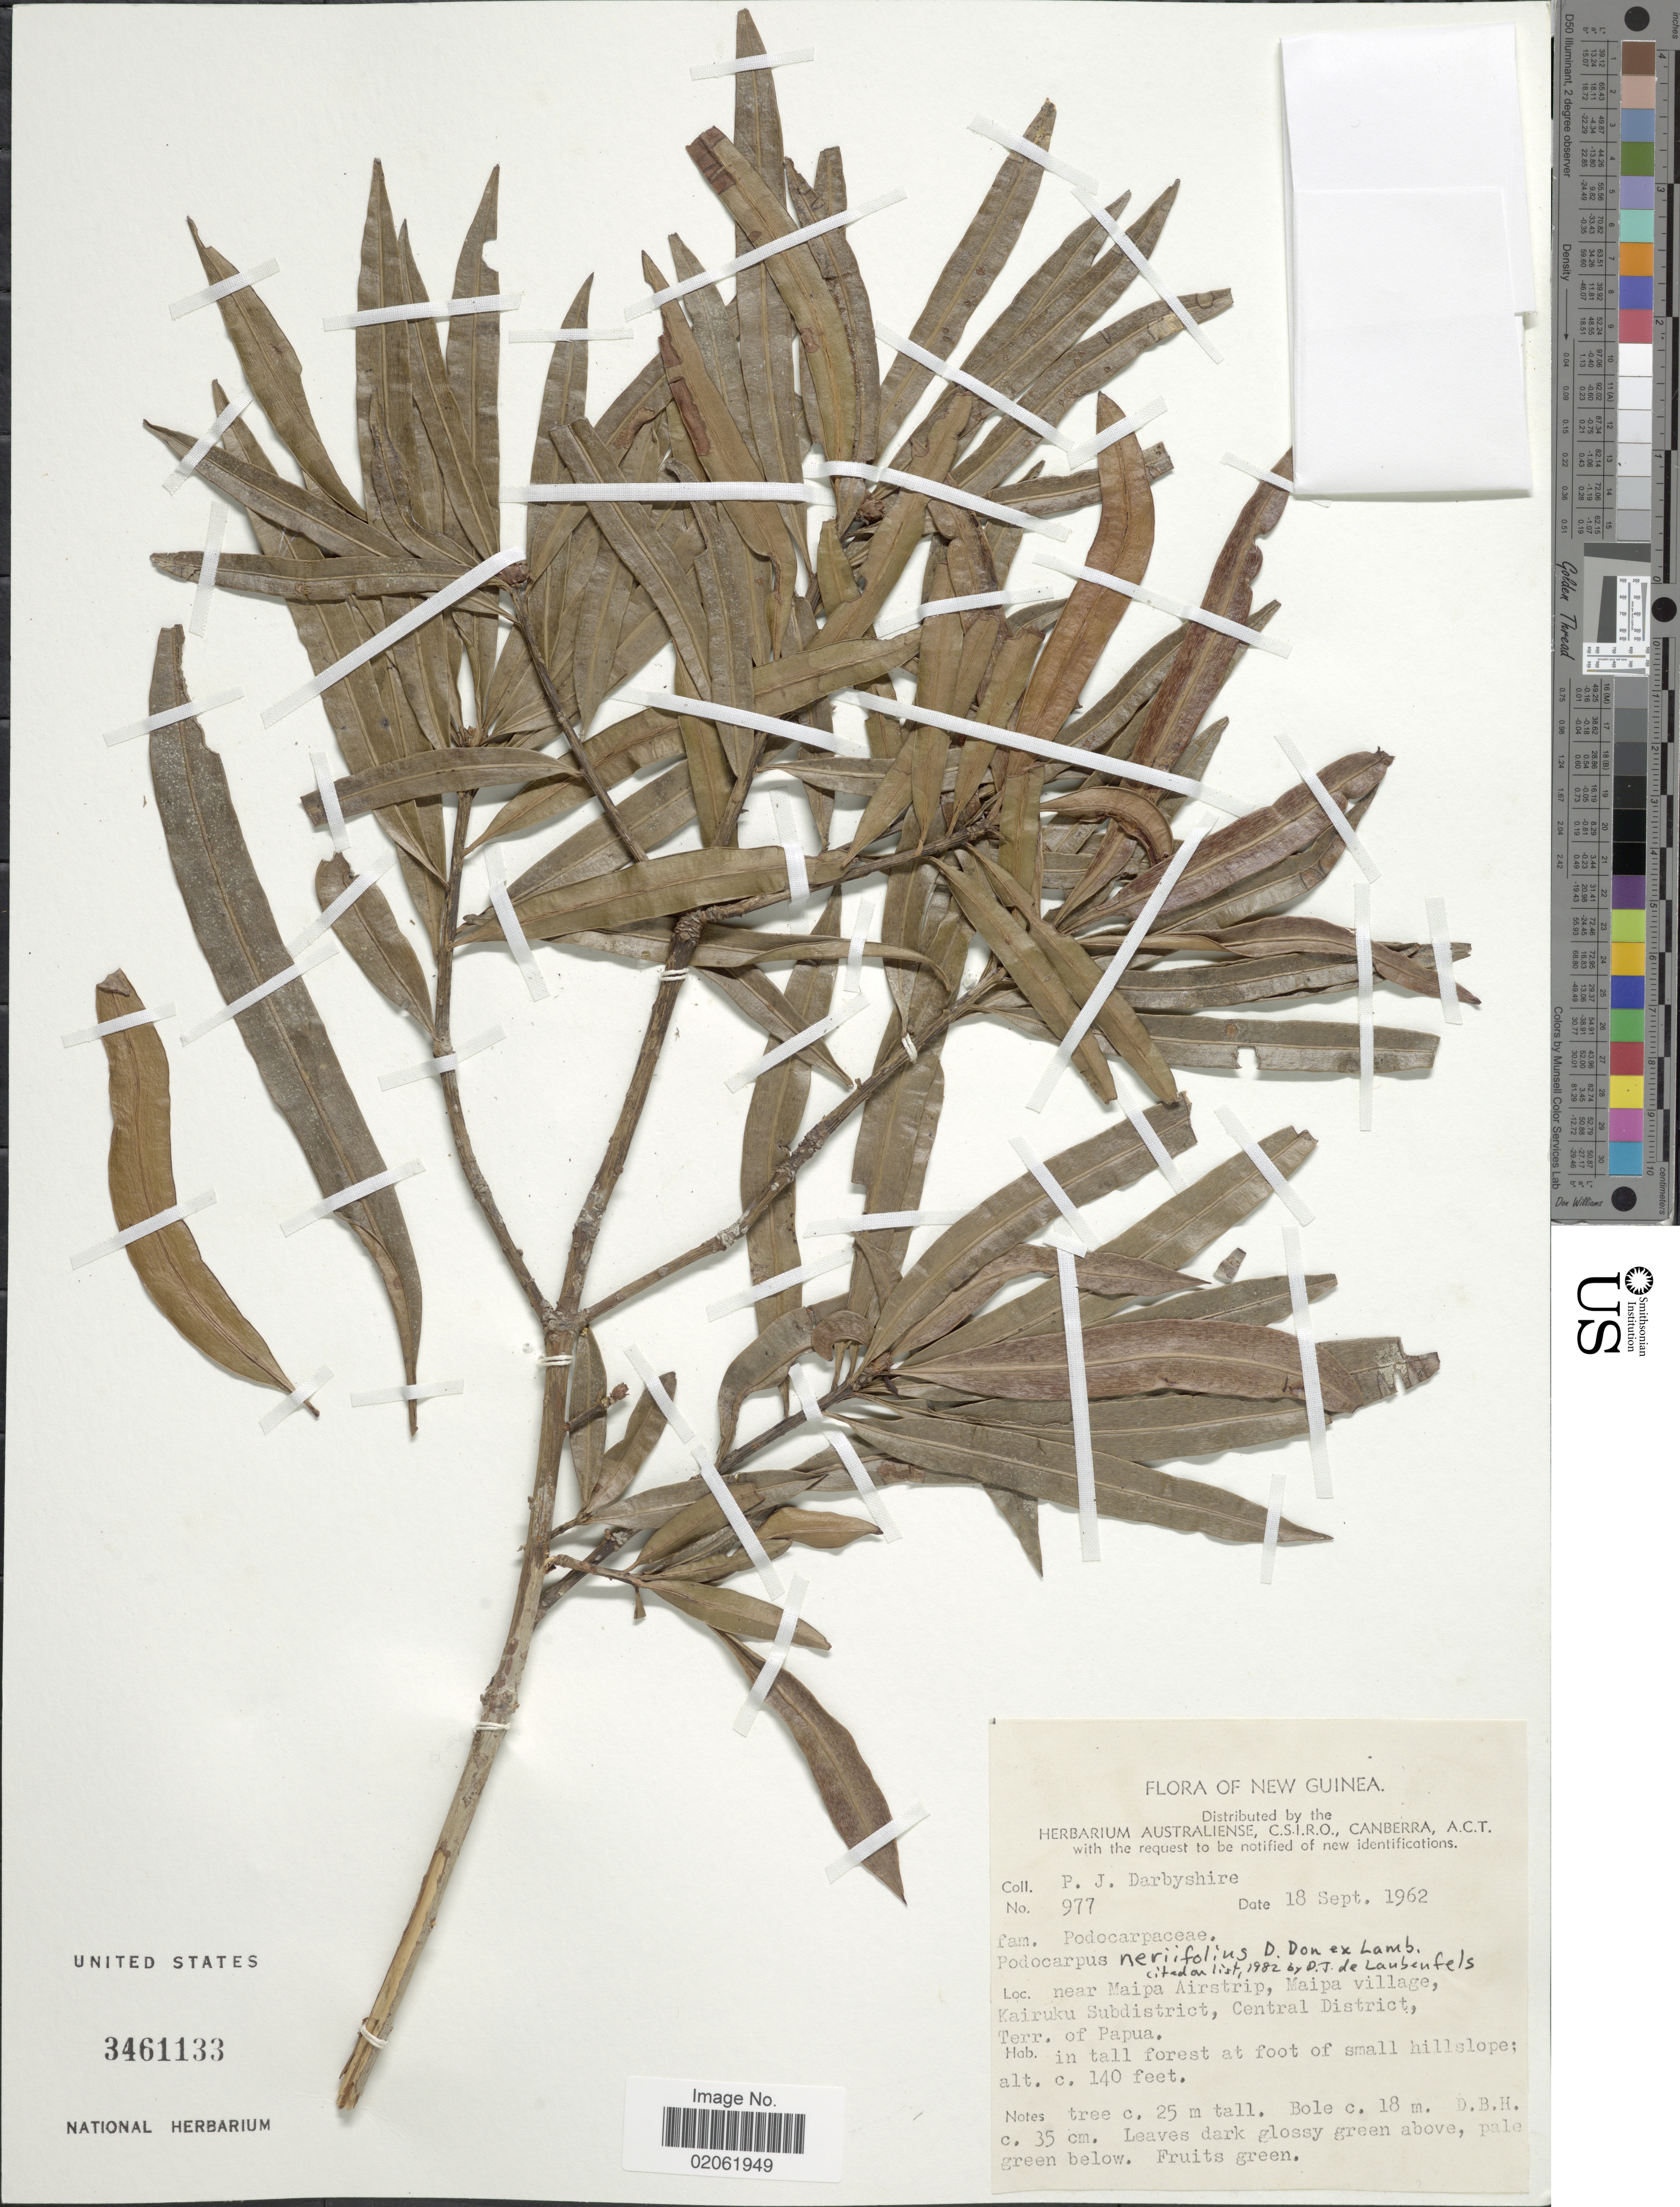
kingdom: Plantae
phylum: Tracheophyta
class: Pinopsida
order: Pinales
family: Podocarpaceae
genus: Podocarpus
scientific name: Podocarpus neriifolius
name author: D. Don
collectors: P. Darbyshire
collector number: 977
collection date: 1962-09-18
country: Papua New Guinea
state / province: Central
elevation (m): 43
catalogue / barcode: US 3461133